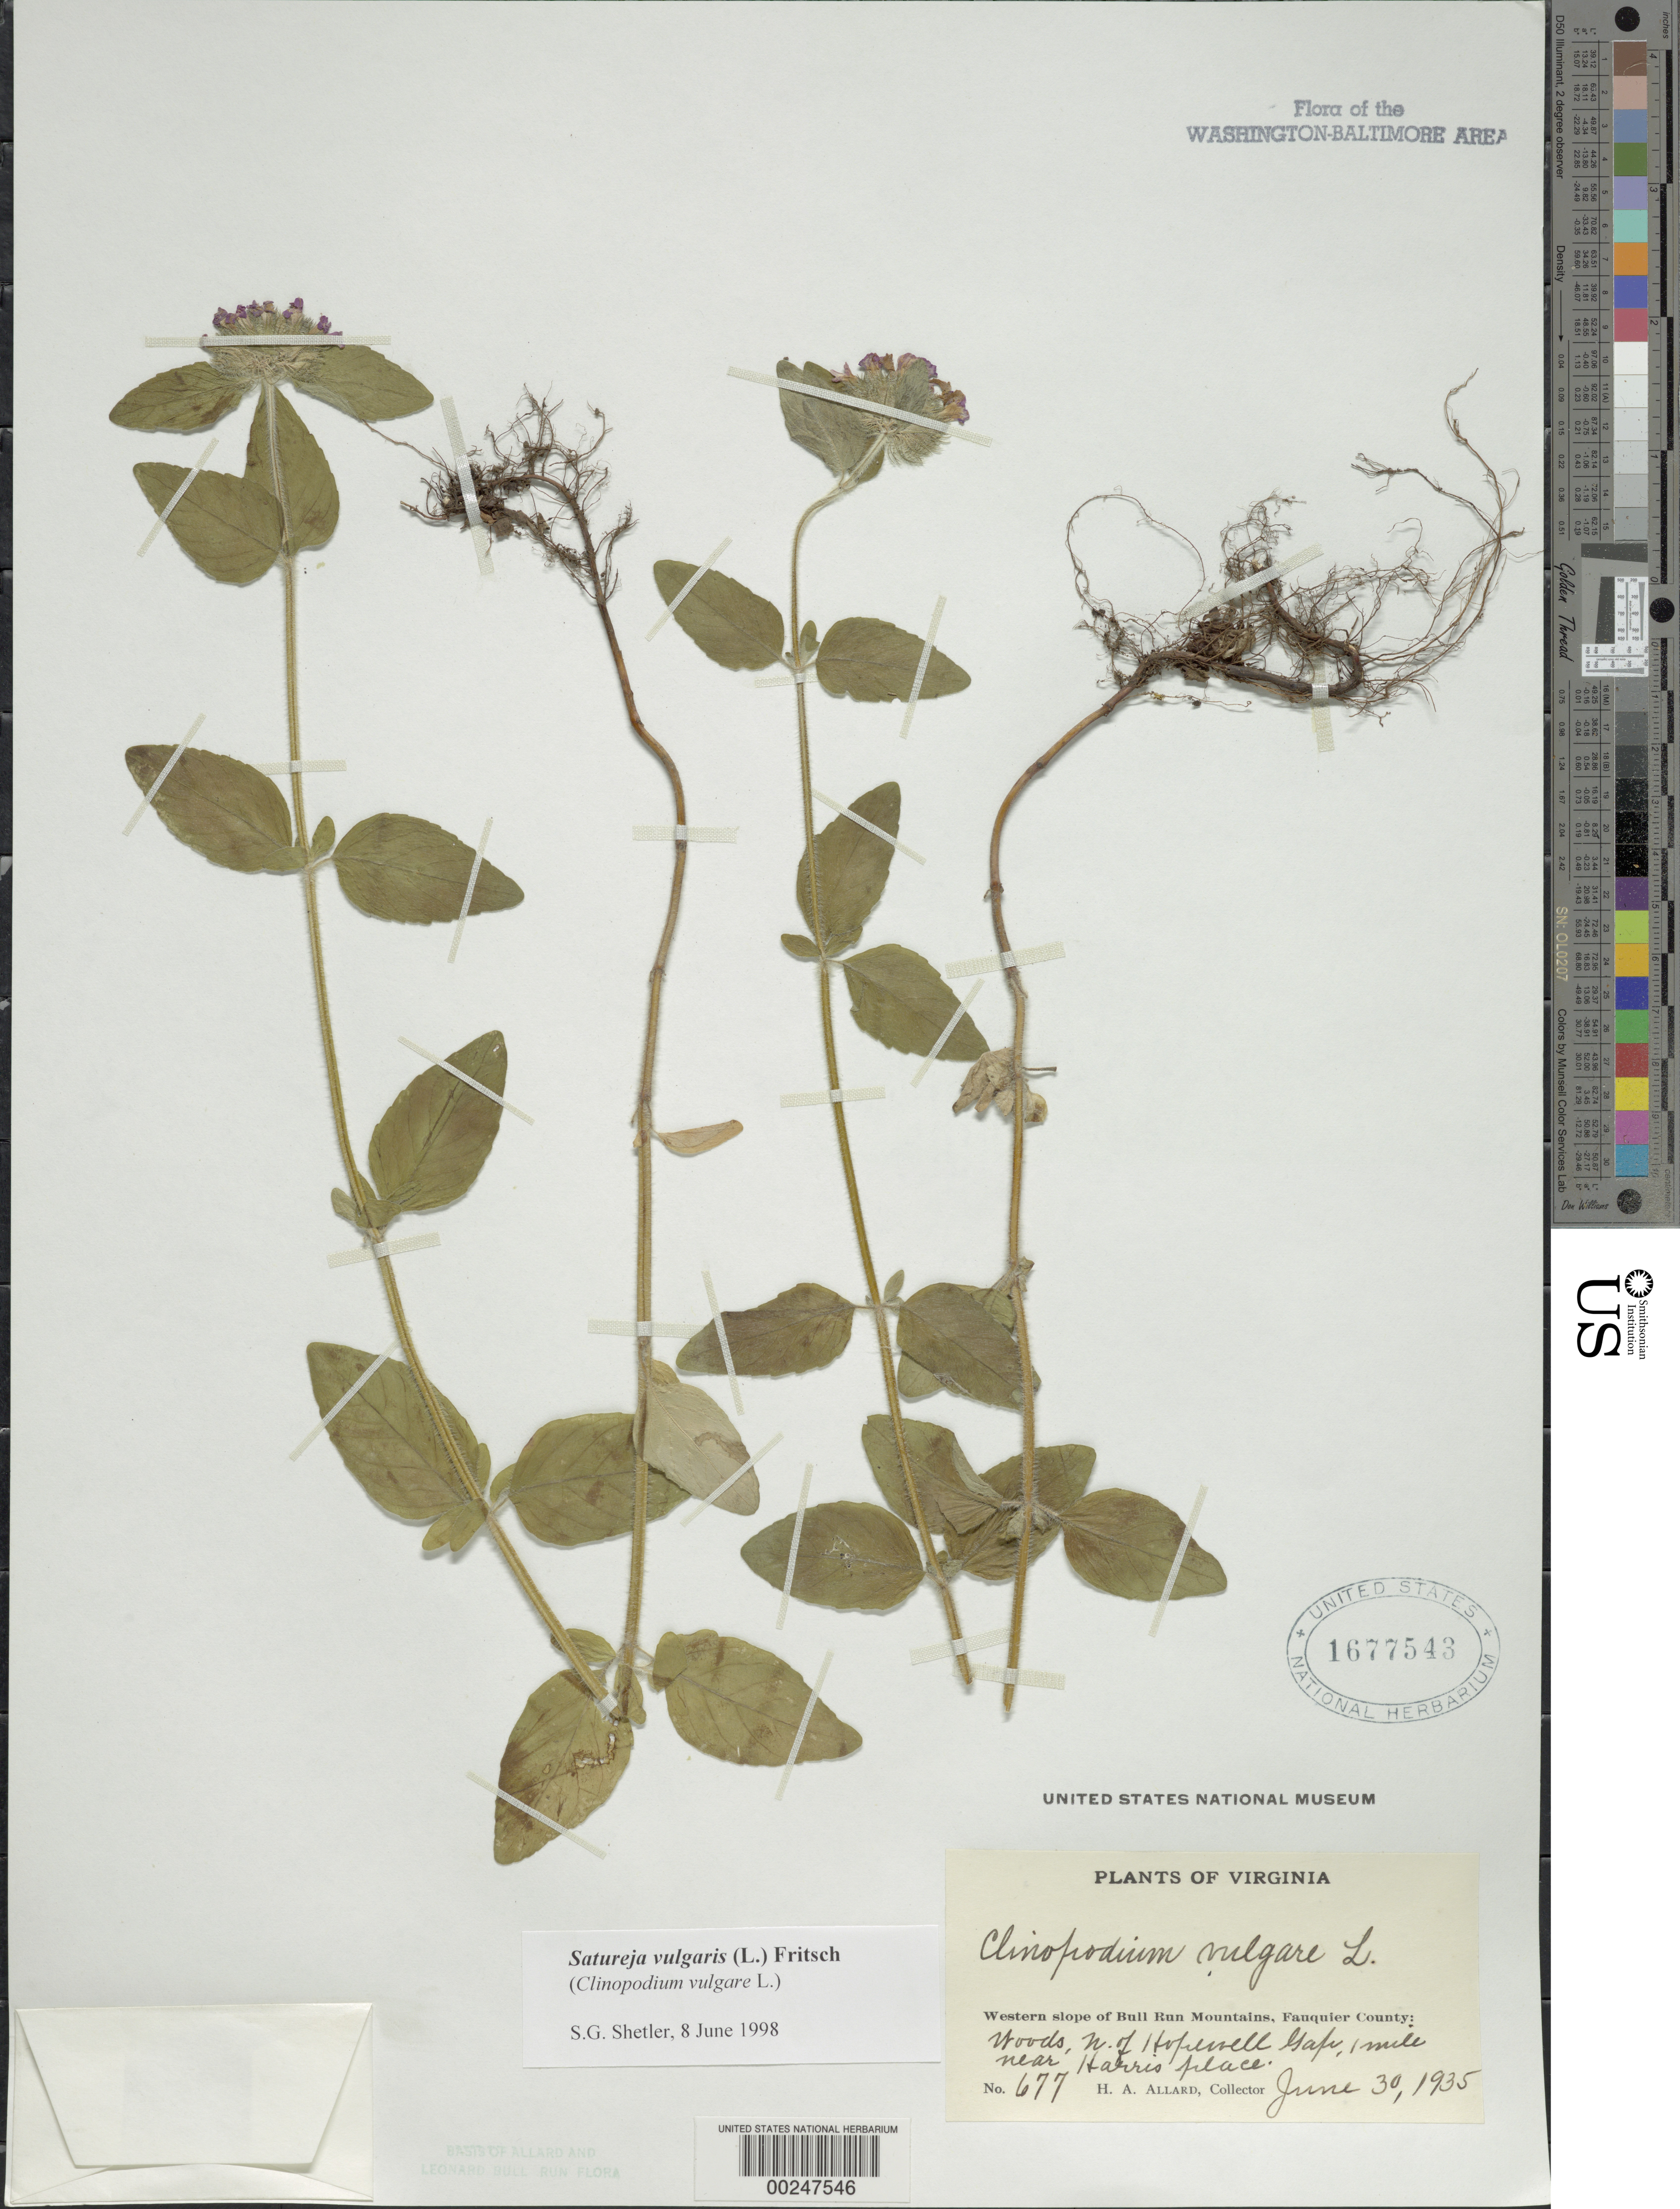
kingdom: Plantae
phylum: Tracheophyta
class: Magnoliopsida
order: Lamiales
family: Lamiaceae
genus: Clinopodium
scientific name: Clinopodium vulgare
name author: L.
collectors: H. A. Allard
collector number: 677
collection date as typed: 30 Jun 1935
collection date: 1935-06-30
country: United States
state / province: Virginia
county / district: Fauquier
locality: N of Hopewell Gap, western slope of Bull Run Mt., 1 mi. near Harris Place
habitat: Woods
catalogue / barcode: US 1677543